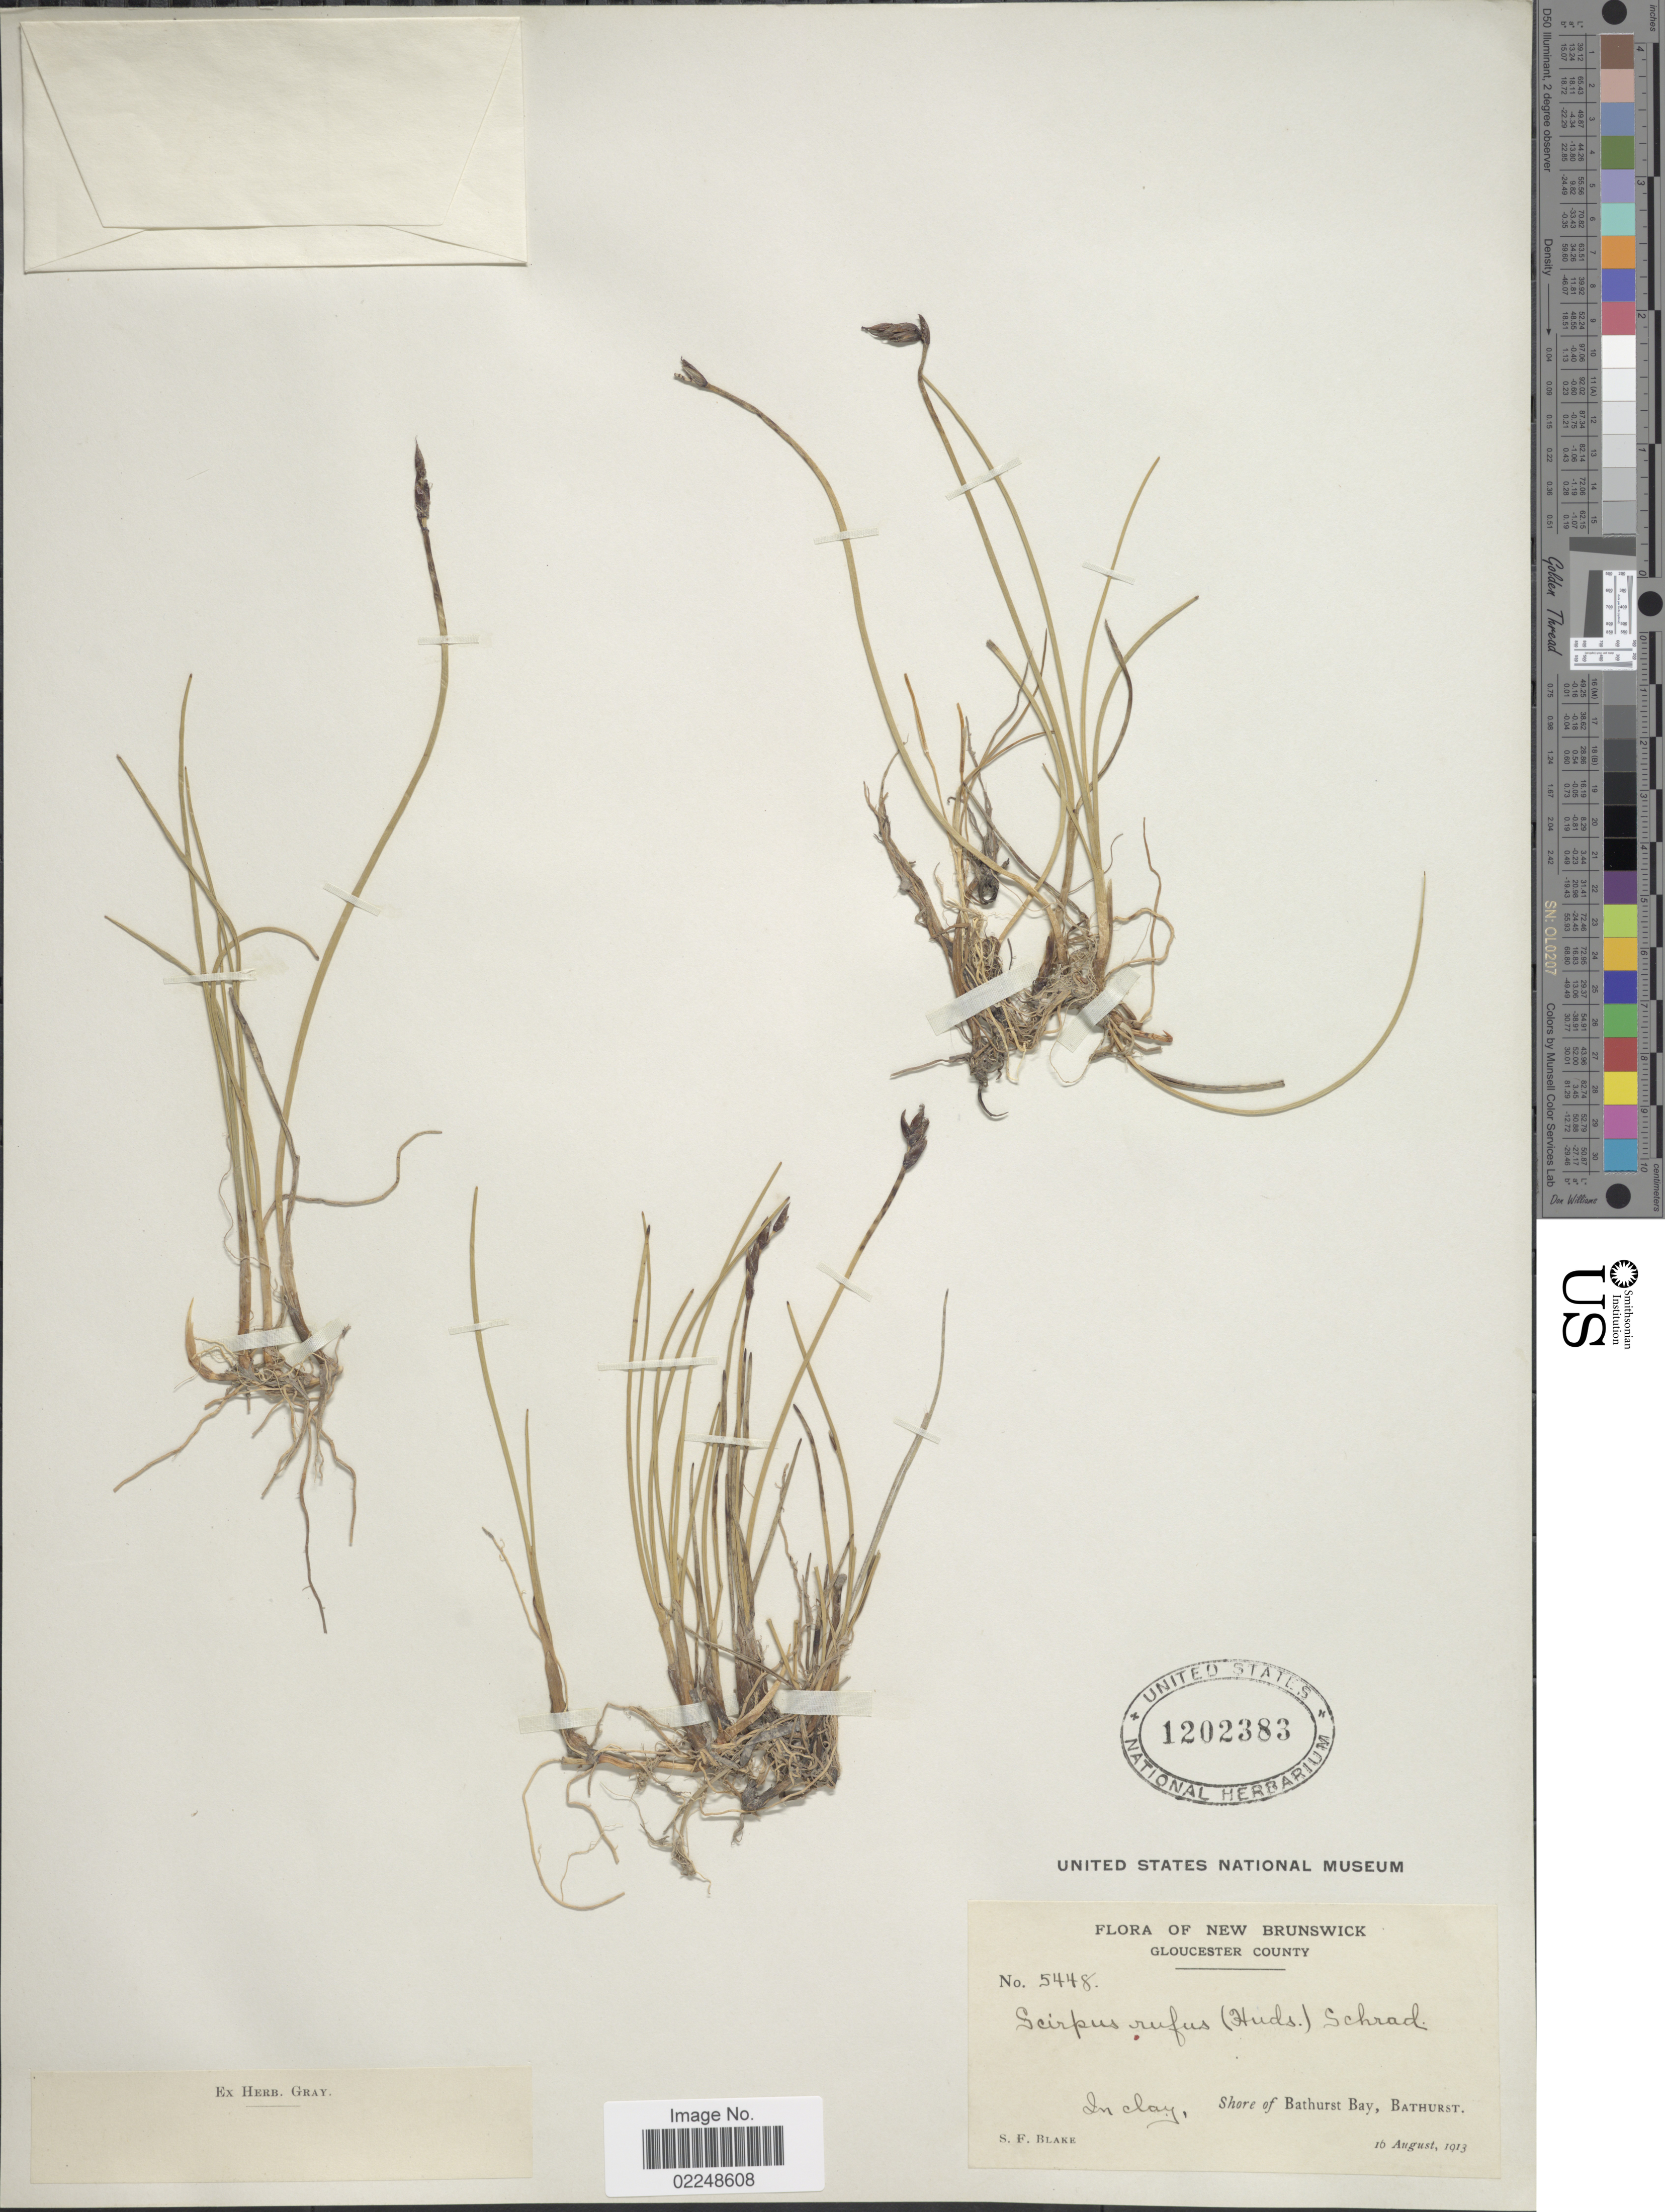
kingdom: Plantae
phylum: Tracheophyta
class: Liliopsida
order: Poales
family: Cyperaceae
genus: Blysmopsis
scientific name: Blysmopsis rufa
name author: (Huds.) Oteng-Yeb.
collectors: S. Blake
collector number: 5448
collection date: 1913-08-16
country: Canada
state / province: New Brunswick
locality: Gloucester County, Shore of Bathurst Bay, Bathurst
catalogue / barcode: US 1202383